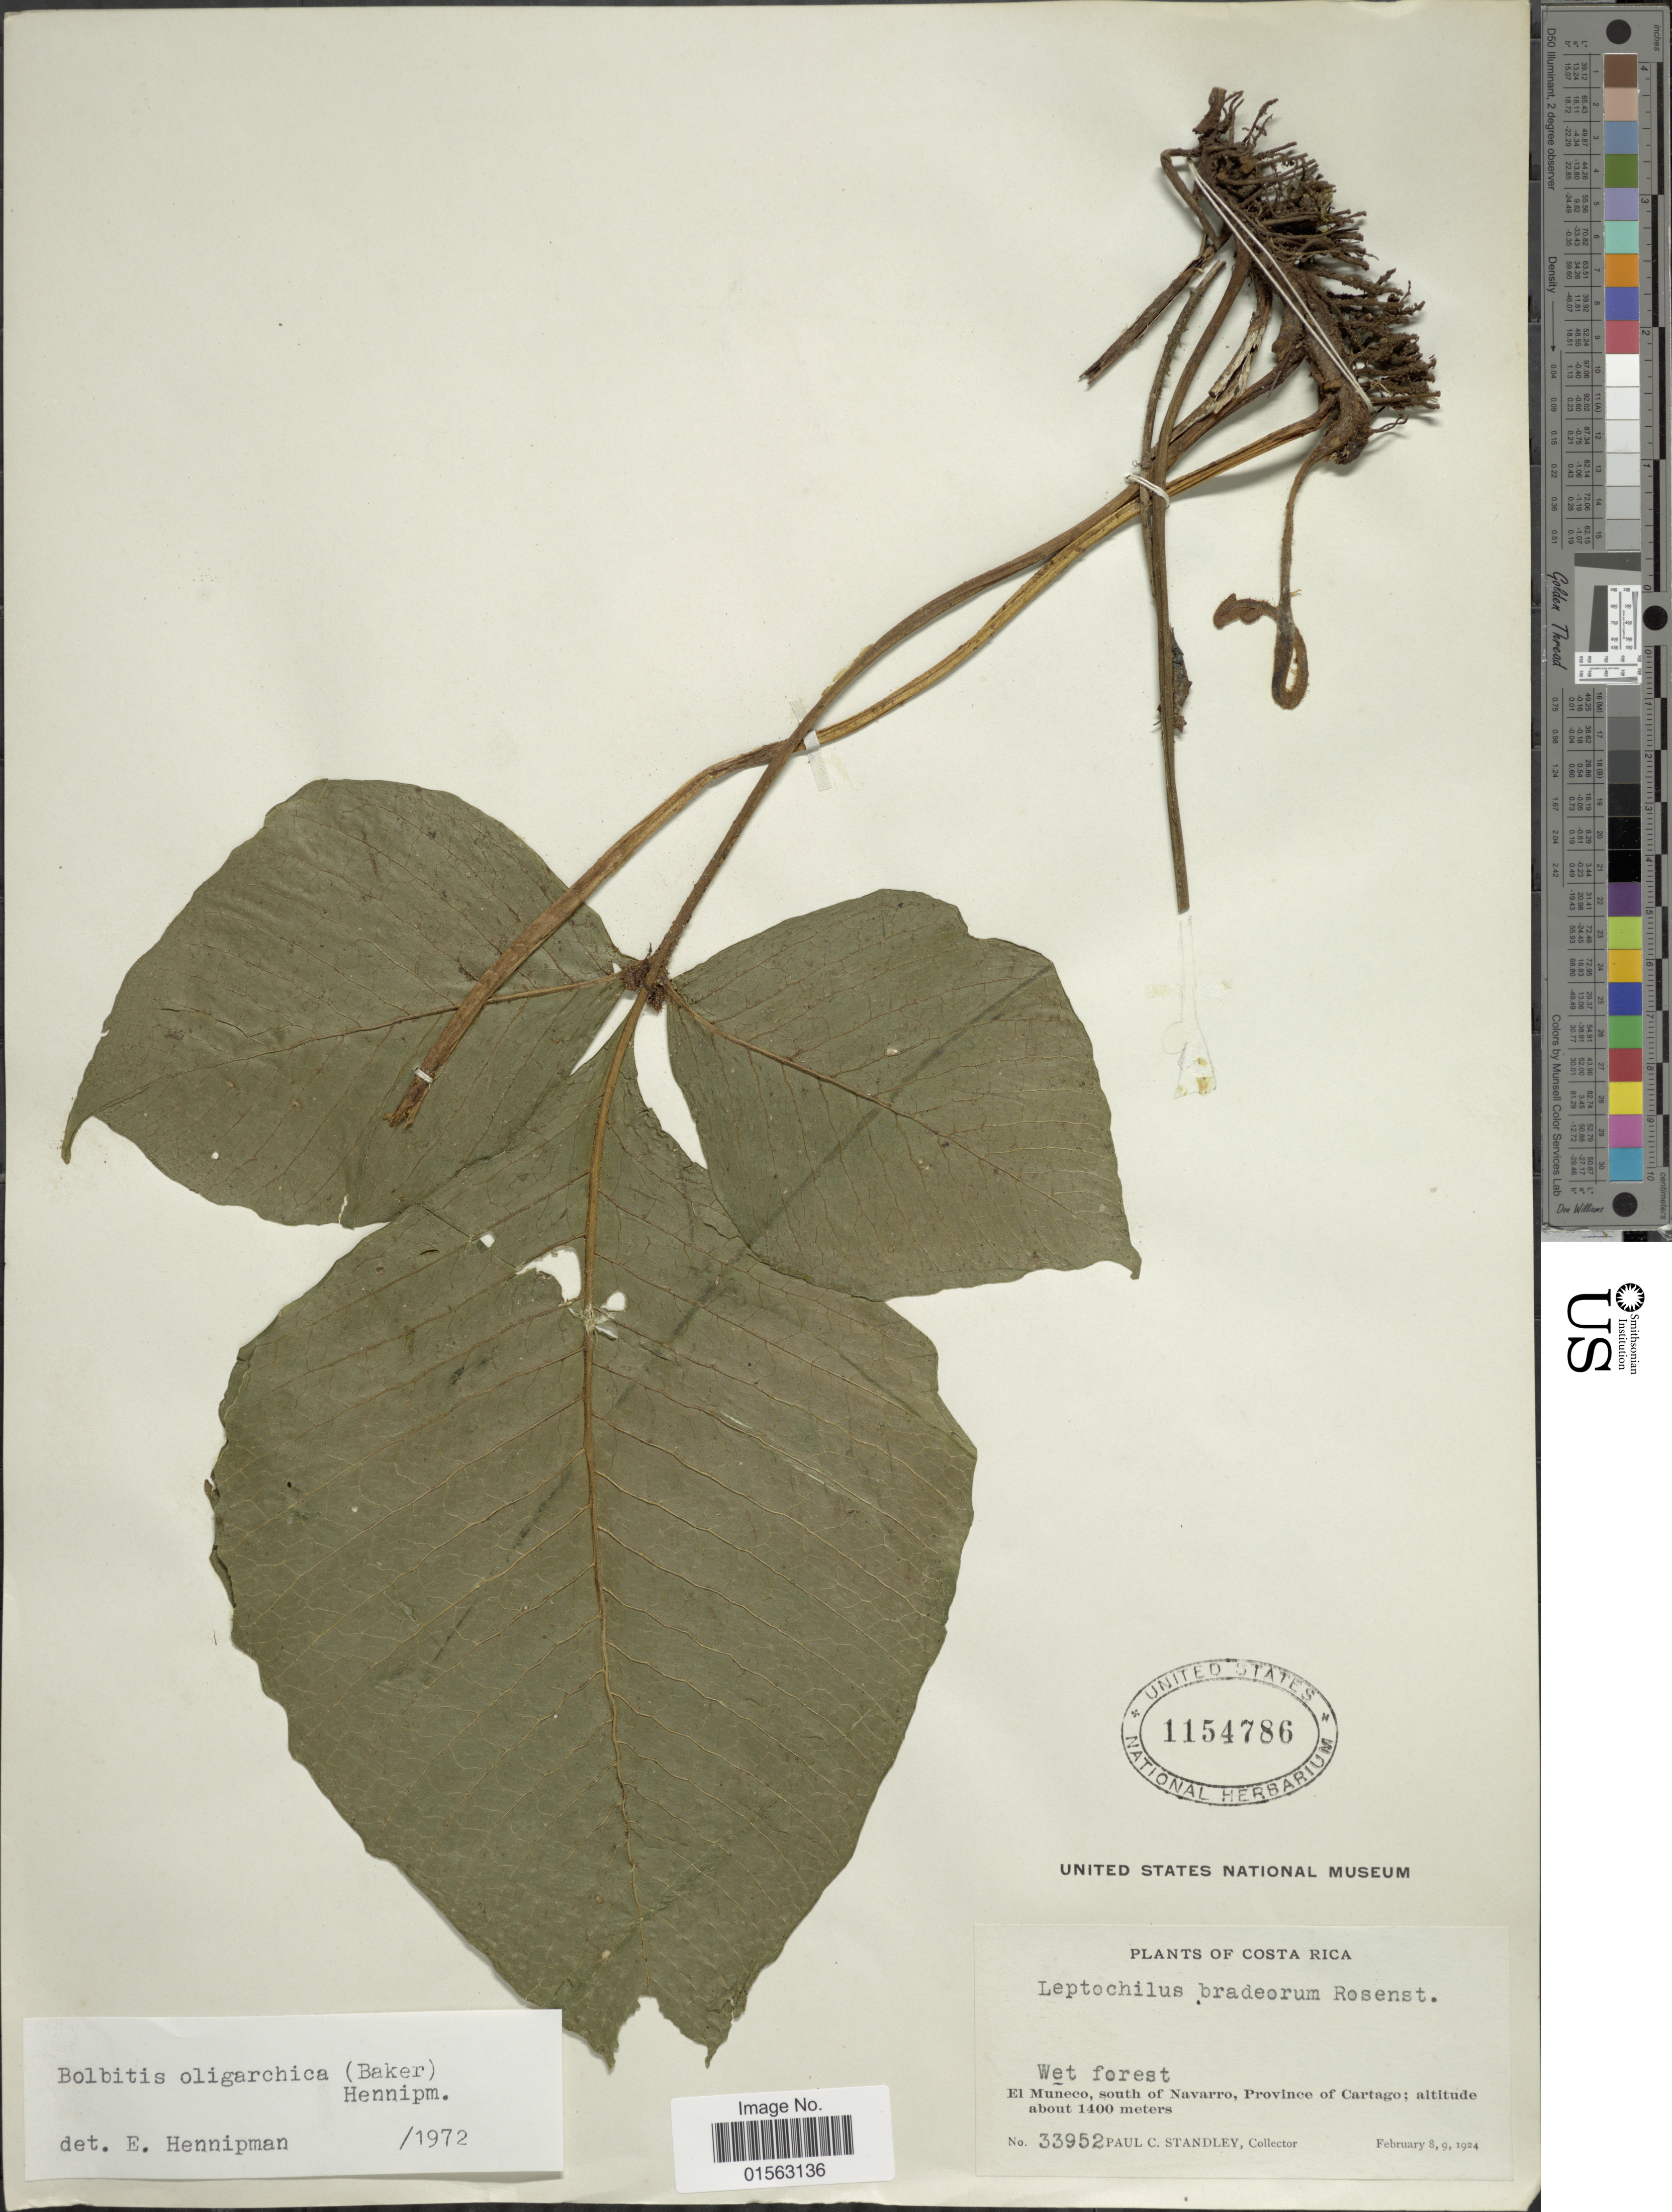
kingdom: Plantae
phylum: Tracheophyta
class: Polypodiopsida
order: Polypodiales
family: Dryopteridaceae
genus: Mickelia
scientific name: Mickelia oligarchica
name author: (Baker) R.C. Moran et al.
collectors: P. C. Standley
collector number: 33952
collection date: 1924-02-08/1924-02-09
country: Costa Rica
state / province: Cartago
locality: Costa Rica, El Muñeco, south of Navarro, Province of Cartago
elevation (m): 1400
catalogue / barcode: US 1154786